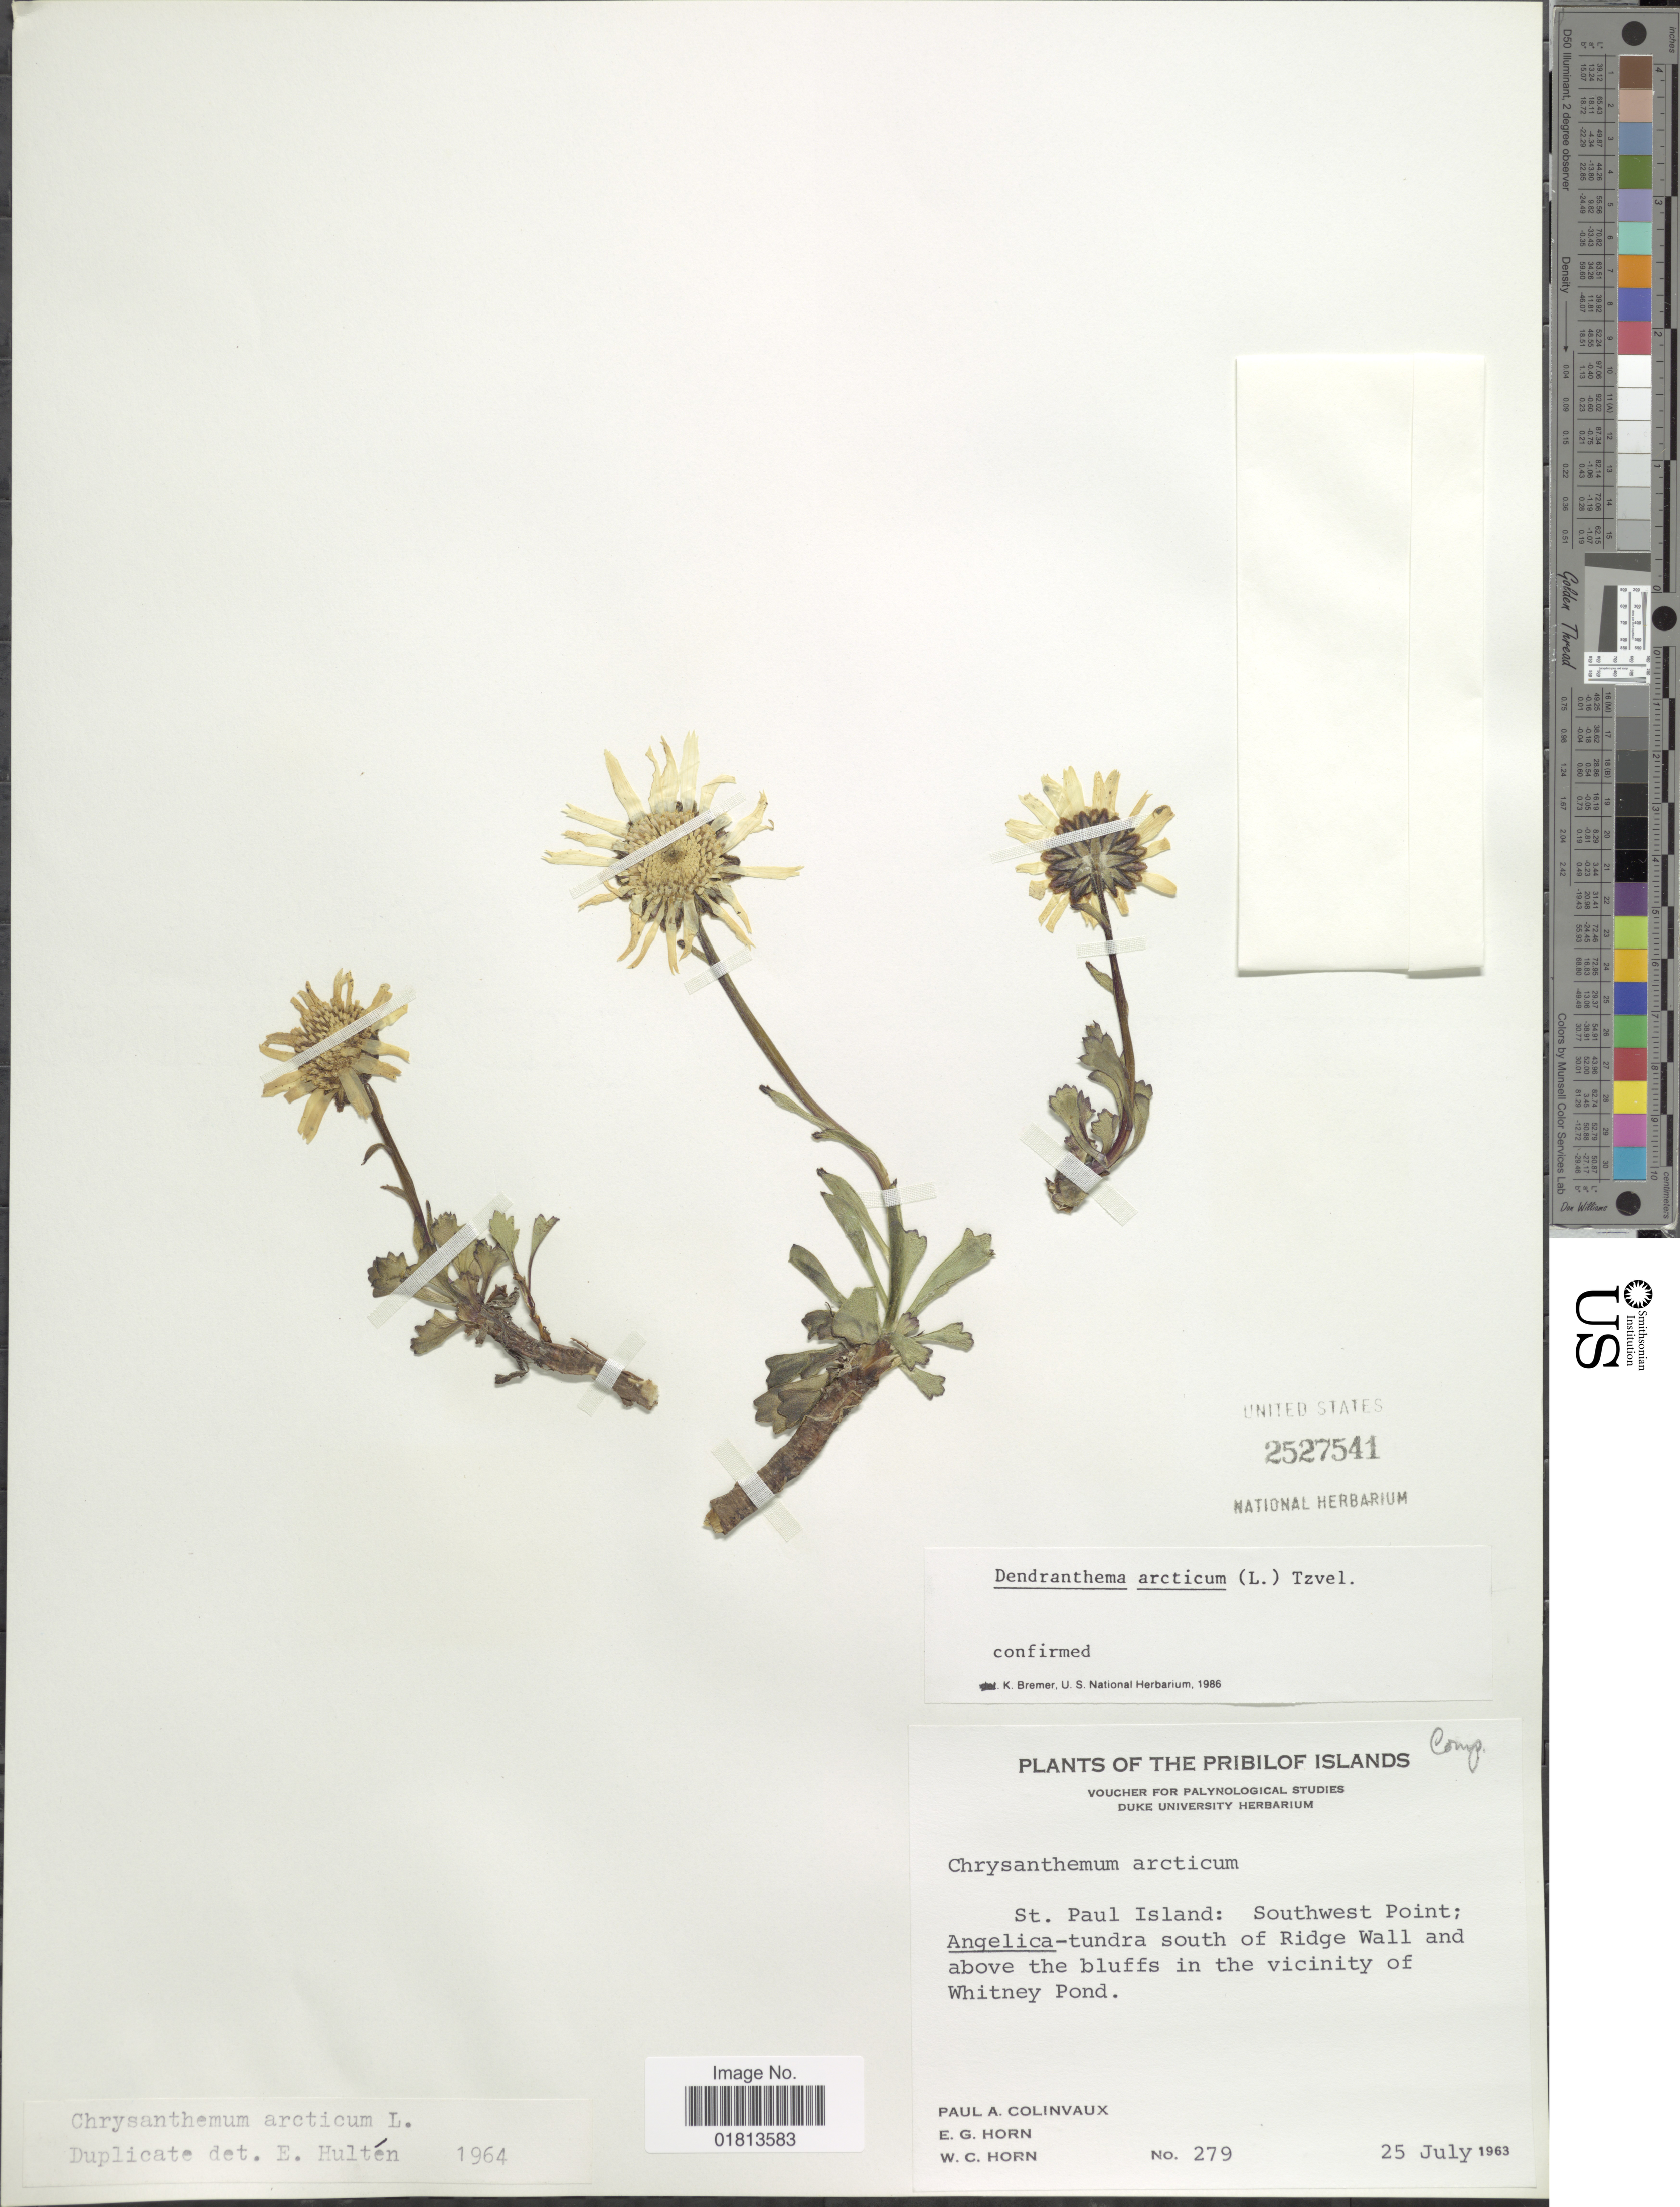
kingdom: Plantae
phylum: Tracheophyta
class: Magnoliopsida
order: Asterales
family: Asteraceae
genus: Dendranthema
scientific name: Dendranthema arcticum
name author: (L.) Tzvelev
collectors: P. Colinvaux, E. Horn & W. Horn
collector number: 279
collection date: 1933-07-25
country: United States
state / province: Alaska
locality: The Pribilof Islands, St. Paul Island: Southwest Point; Angelica-tundra south of Ridge Wall and above the bluffs in the vicinity of Whitney Pond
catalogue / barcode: US 2527541